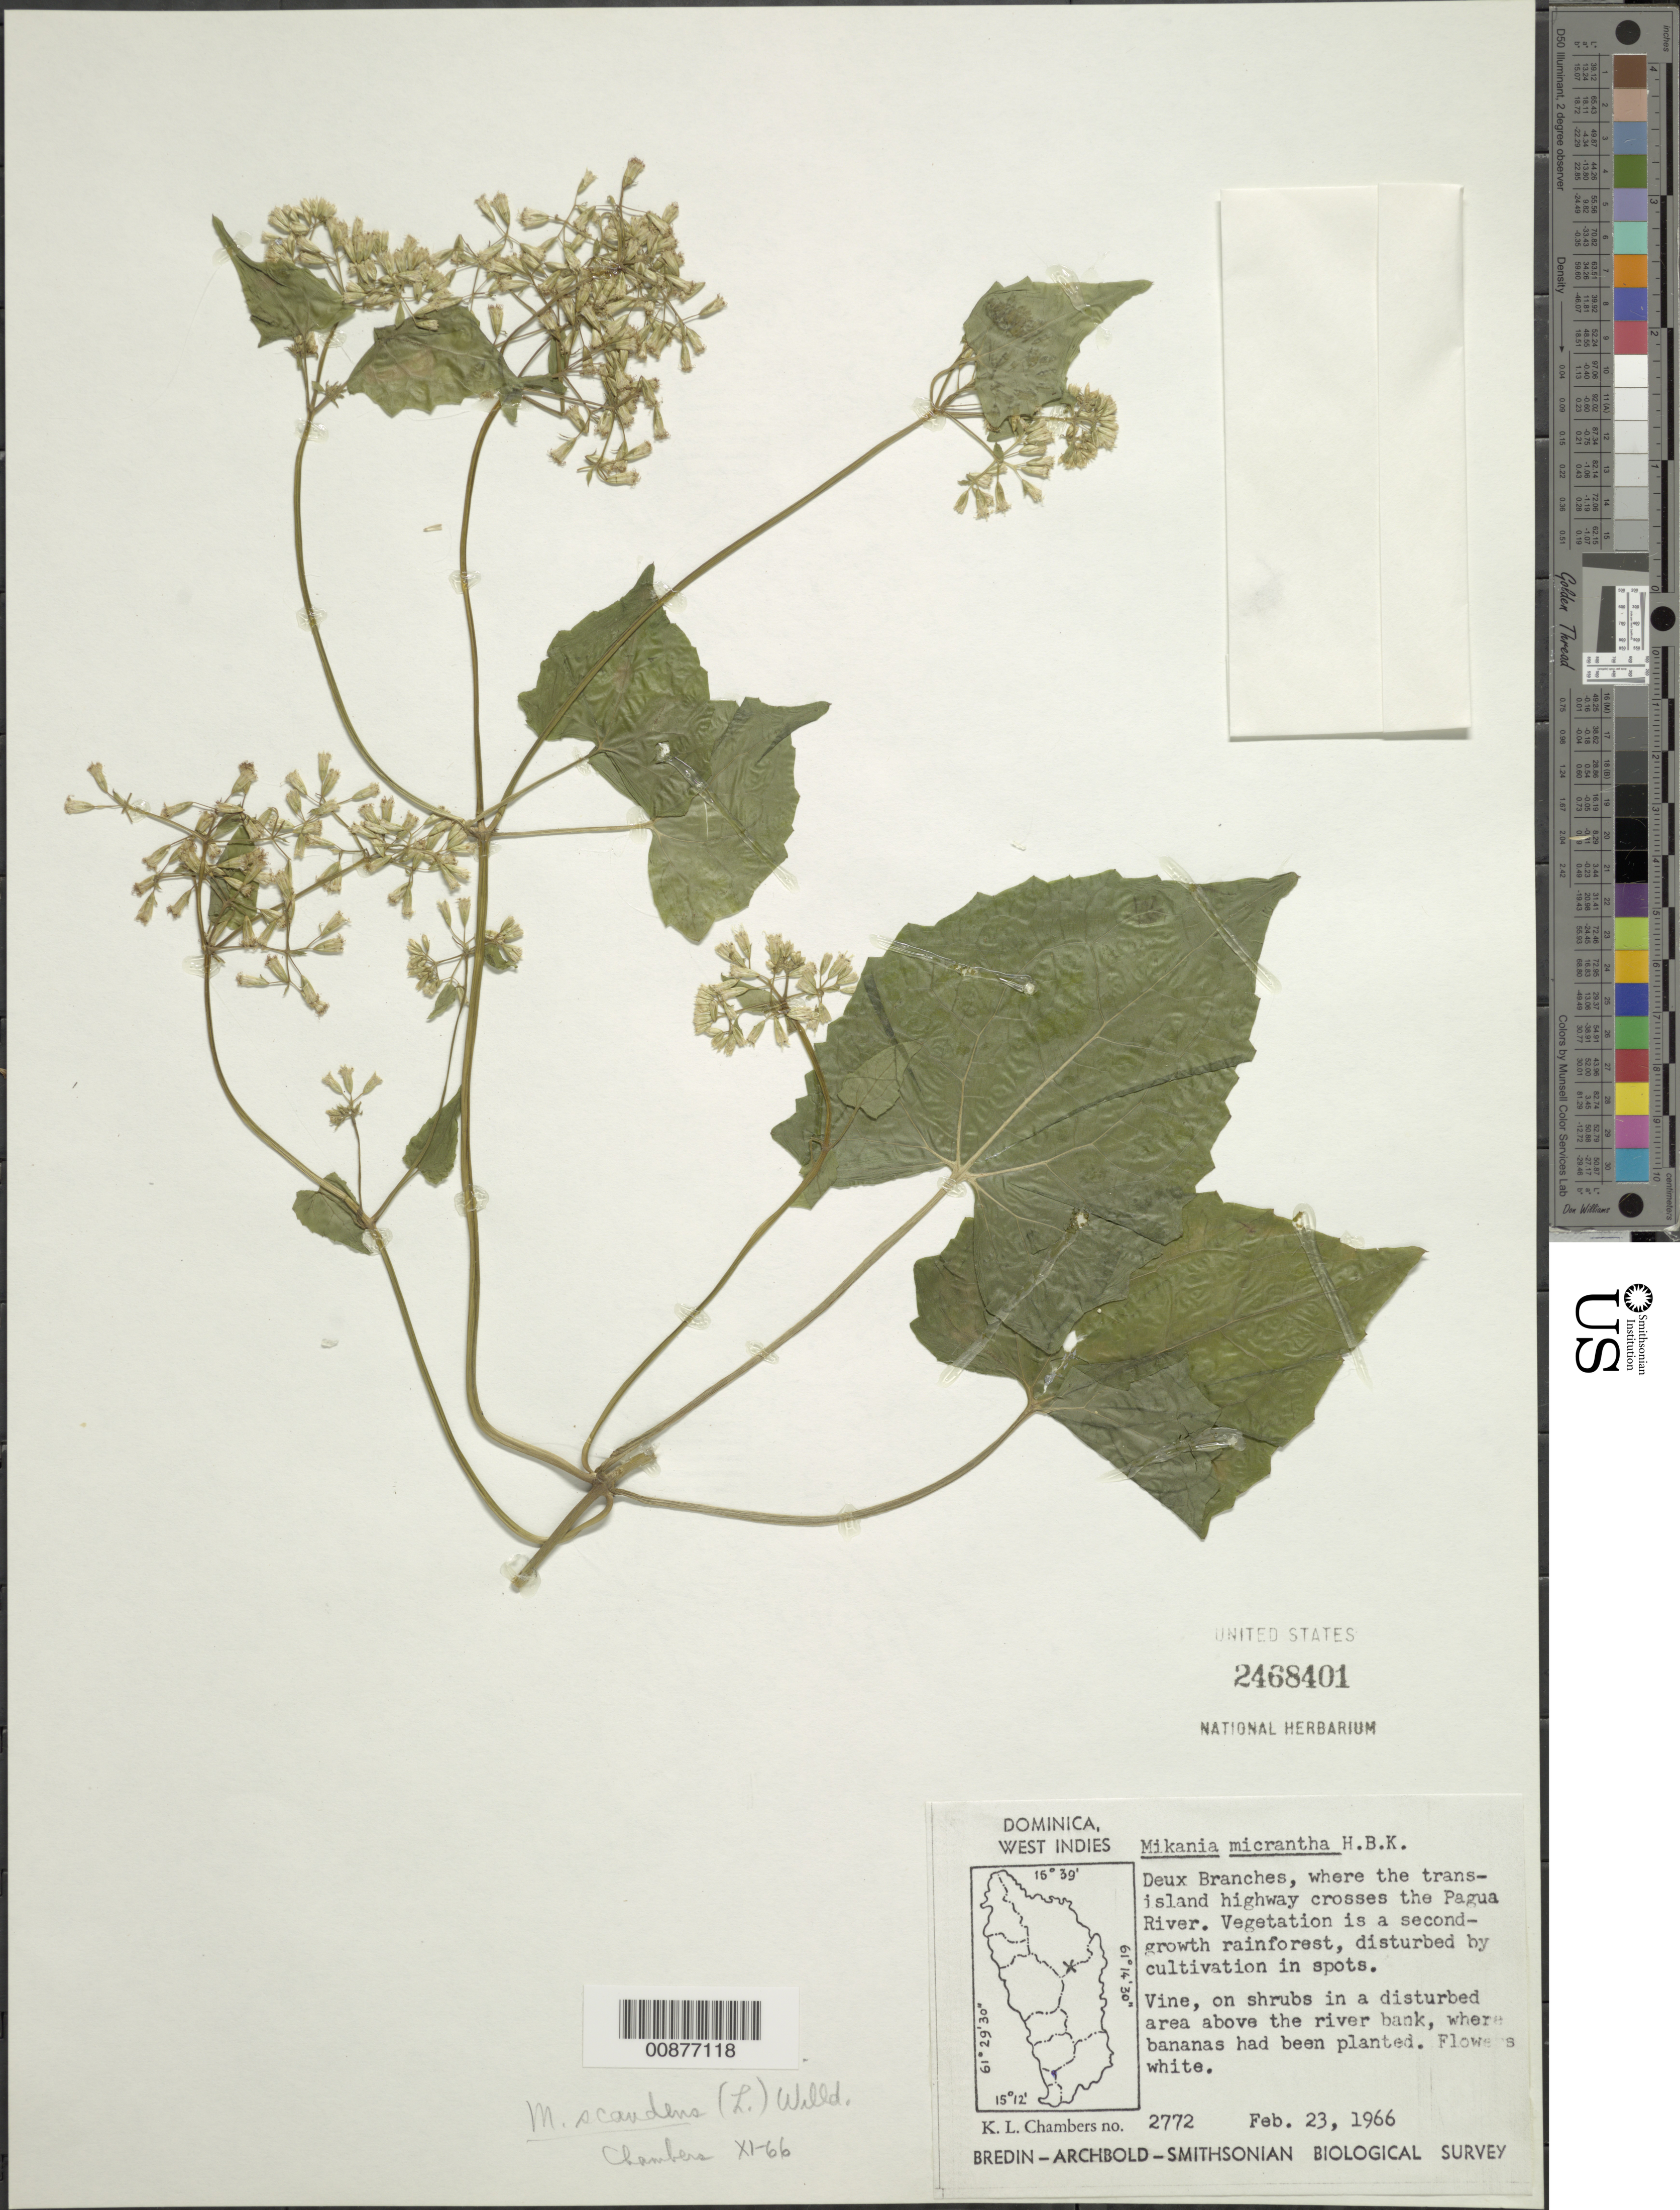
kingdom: Plantae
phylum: Tracheophyta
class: Magnoliopsida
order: Asterales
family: Asteraceae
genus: Mikania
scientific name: Mikania micrantha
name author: Kunth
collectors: K. L. Chambers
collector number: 2772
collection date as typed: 23 Feb 1966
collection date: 1966-02-23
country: Dominica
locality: Deux Branches, where the trans-island highway crosses the Pagua River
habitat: In second-growth rainforest, disturbed by cultivation in spots. Growing on shrubs in disturbed area above river bank.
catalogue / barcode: US 2468401